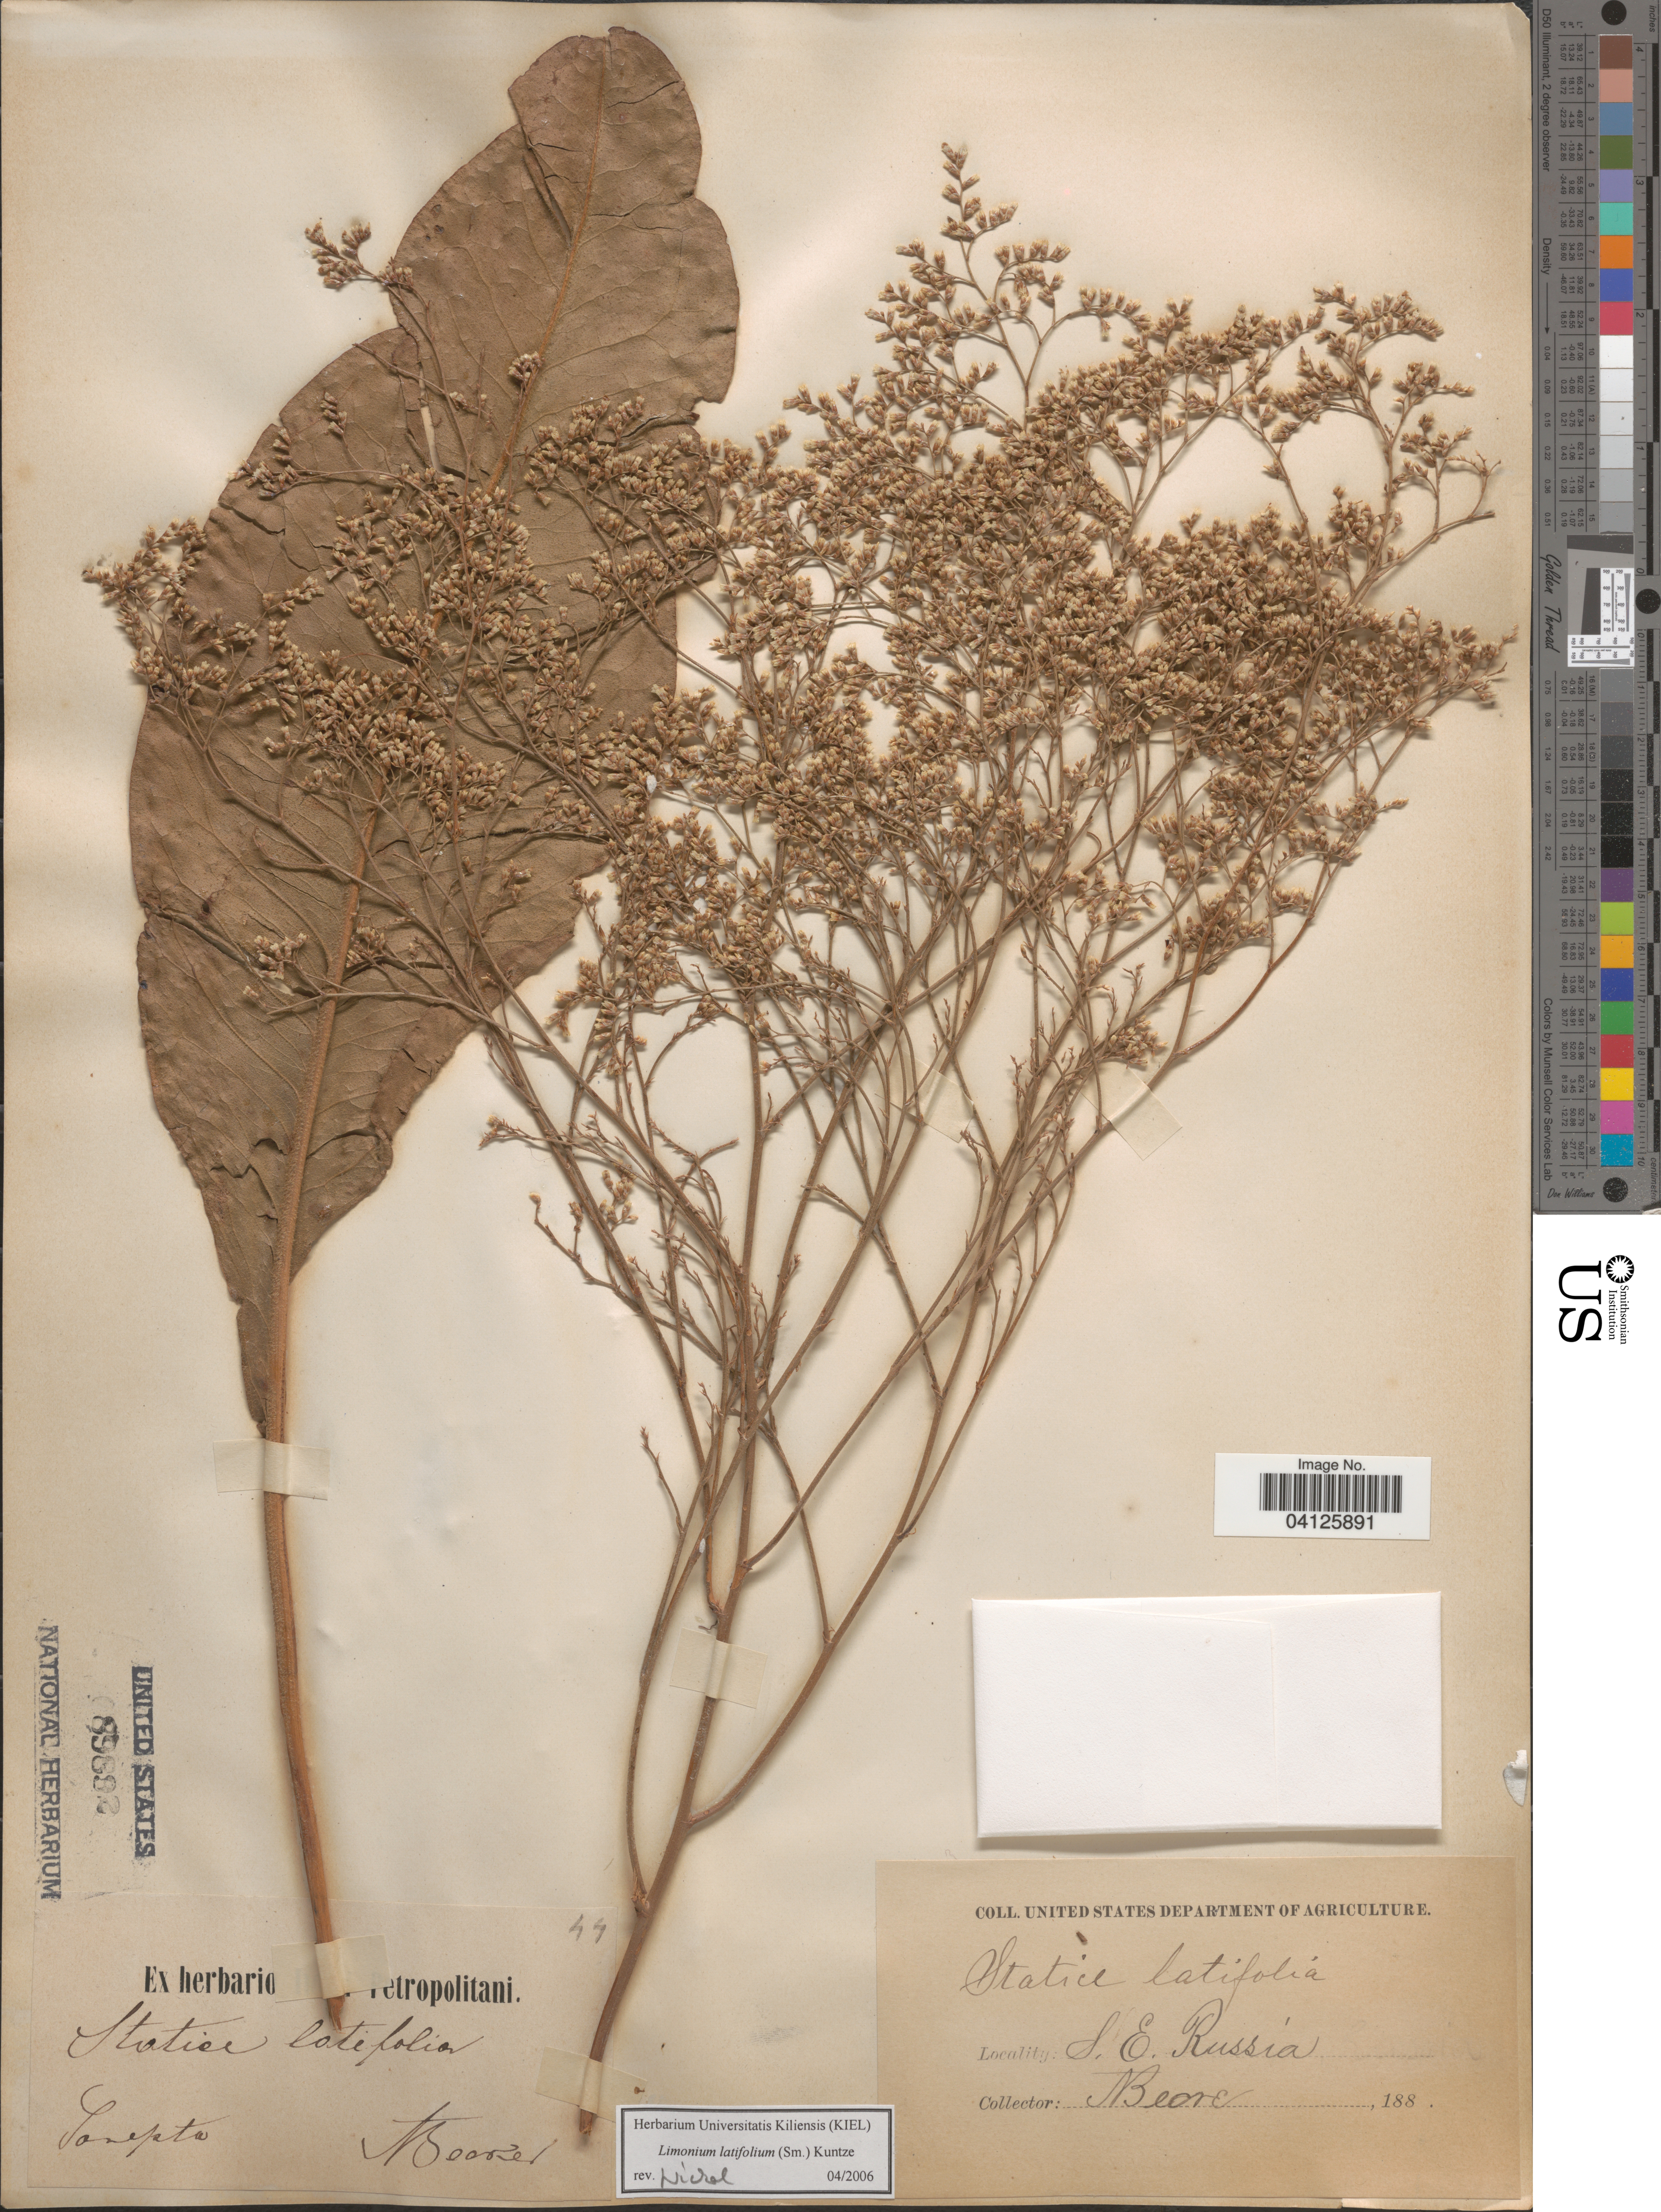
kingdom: Plantae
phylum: Tracheophyta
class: Magnoliopsida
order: Caryophyllales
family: Plumbaginaceae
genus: Limonium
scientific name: Limonium latifolium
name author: Kuntze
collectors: -. Becker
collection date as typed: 188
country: Russian Federation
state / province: Volgograd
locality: S.E. Russia. Sarepta.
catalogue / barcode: US 89892